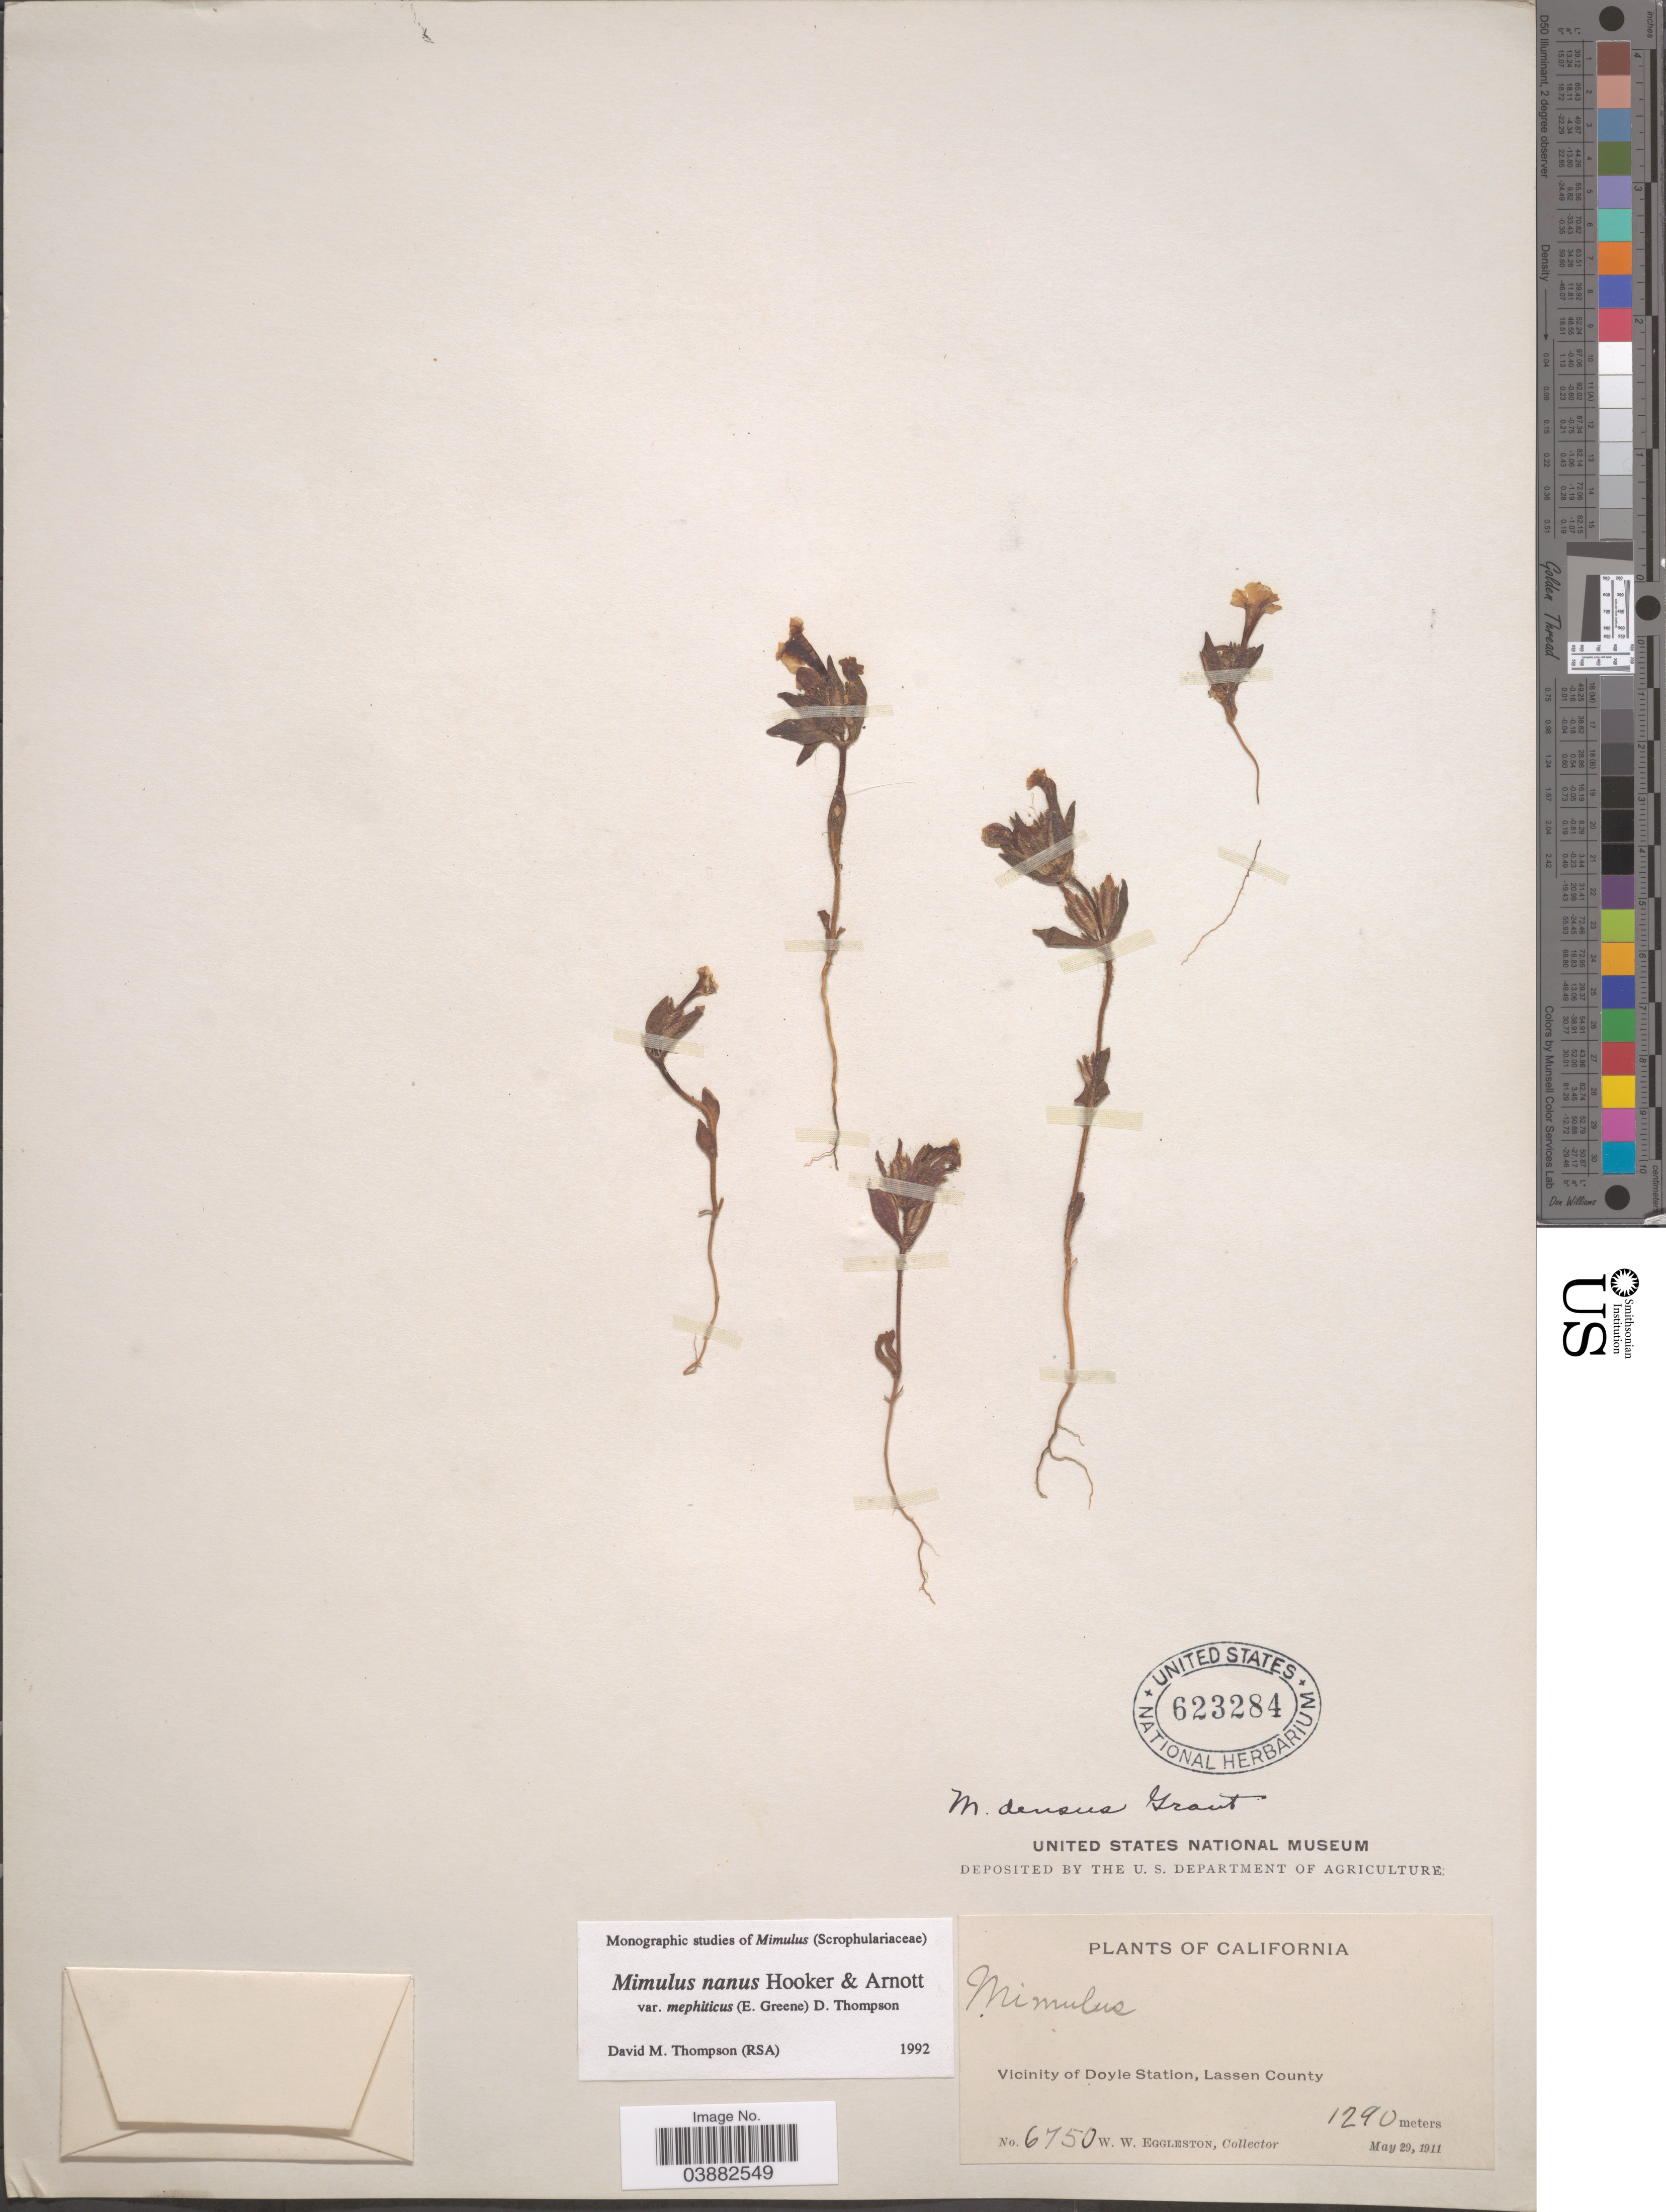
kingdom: Plantae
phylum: Tracheophyta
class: Magnoliopsida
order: Lamiales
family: Phrymaceae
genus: Mimulus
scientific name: Mimulus nanus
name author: Hook. & Arn.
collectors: W. W. Eggleston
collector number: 6750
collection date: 1911-05-29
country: United States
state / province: California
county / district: Lassen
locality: Vicinity of Doyle Station, Lassen County.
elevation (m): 1290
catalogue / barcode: US 623284